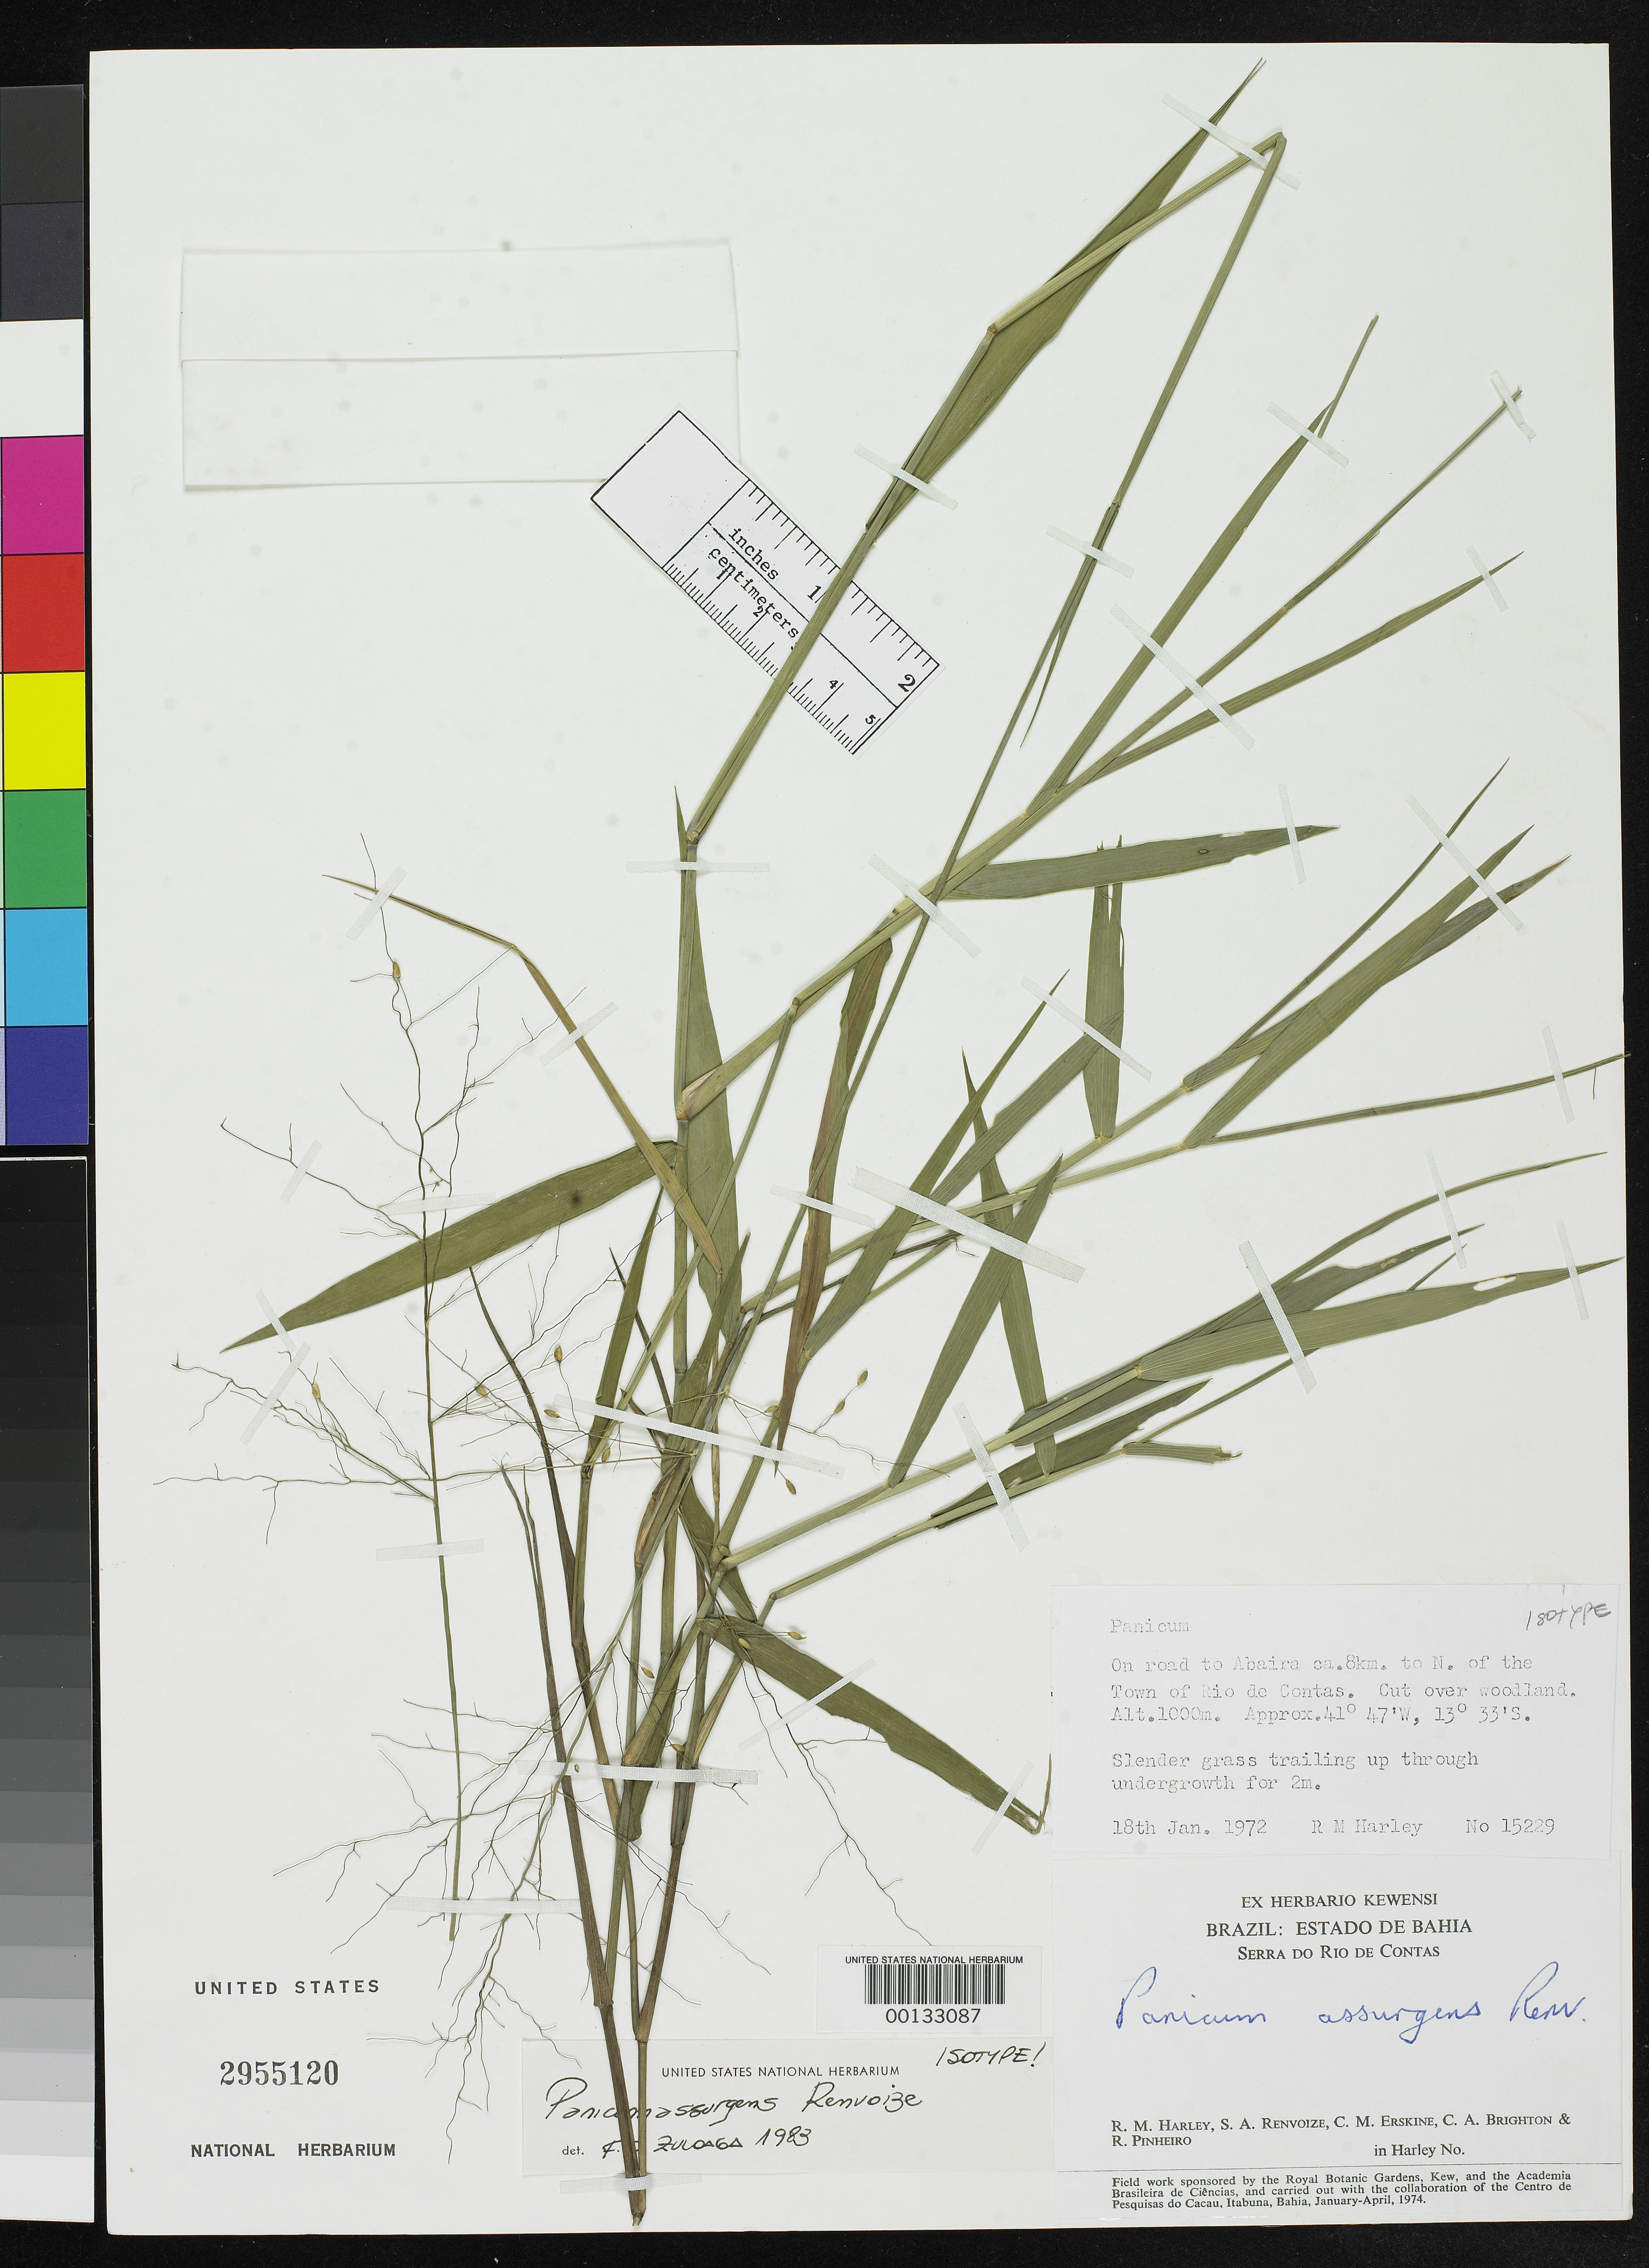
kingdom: Plantae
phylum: Tracheophyta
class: Liliopsida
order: Poales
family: Poaceae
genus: Panicum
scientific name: Panicum assurgens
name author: Renvoize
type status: Isotype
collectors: R. M. Harley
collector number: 15229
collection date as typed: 18 Jan 1972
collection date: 1972-01-18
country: Brazil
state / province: Bahia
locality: Serra do Rio de Contas.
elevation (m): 1000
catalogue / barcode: US 2955120